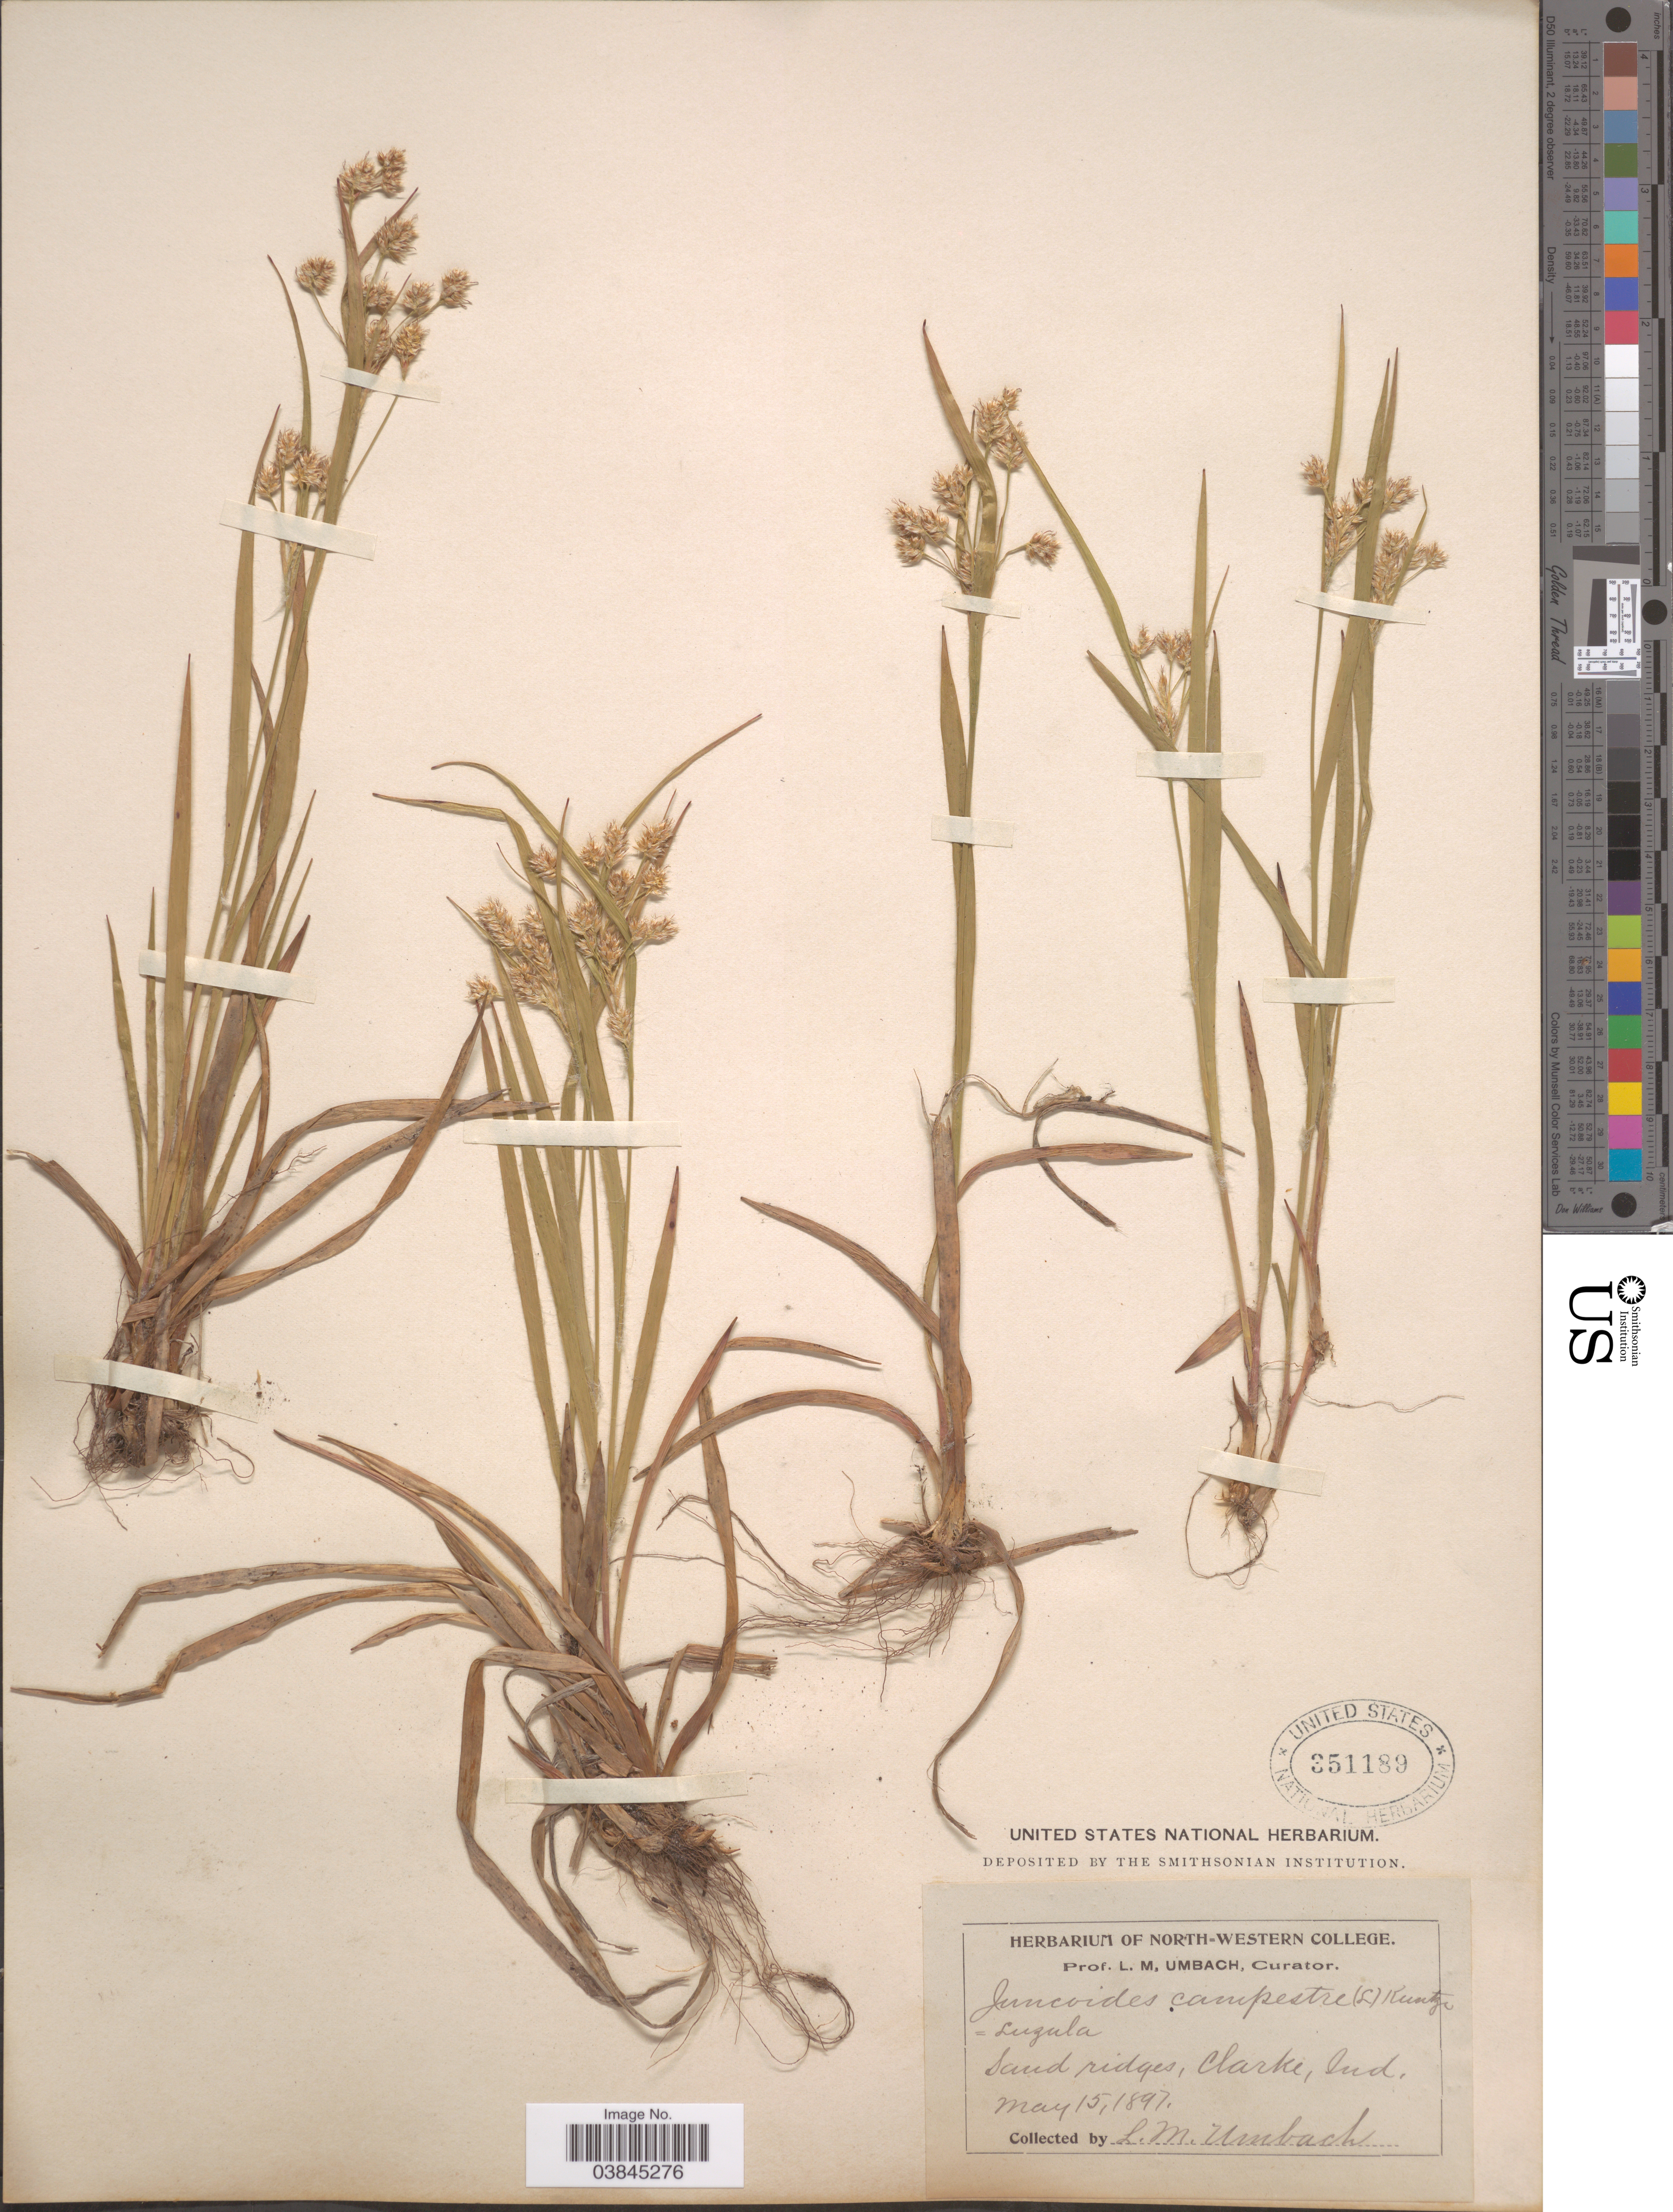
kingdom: Plantae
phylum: Tracheophyta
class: Liliopsida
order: Poales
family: Juncaceae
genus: Luzula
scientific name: Luzula campestris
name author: (L.) DC.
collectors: L. M. Umbach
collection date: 1897-05-15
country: United States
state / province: Indiana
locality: Clarke.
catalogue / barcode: US 351189